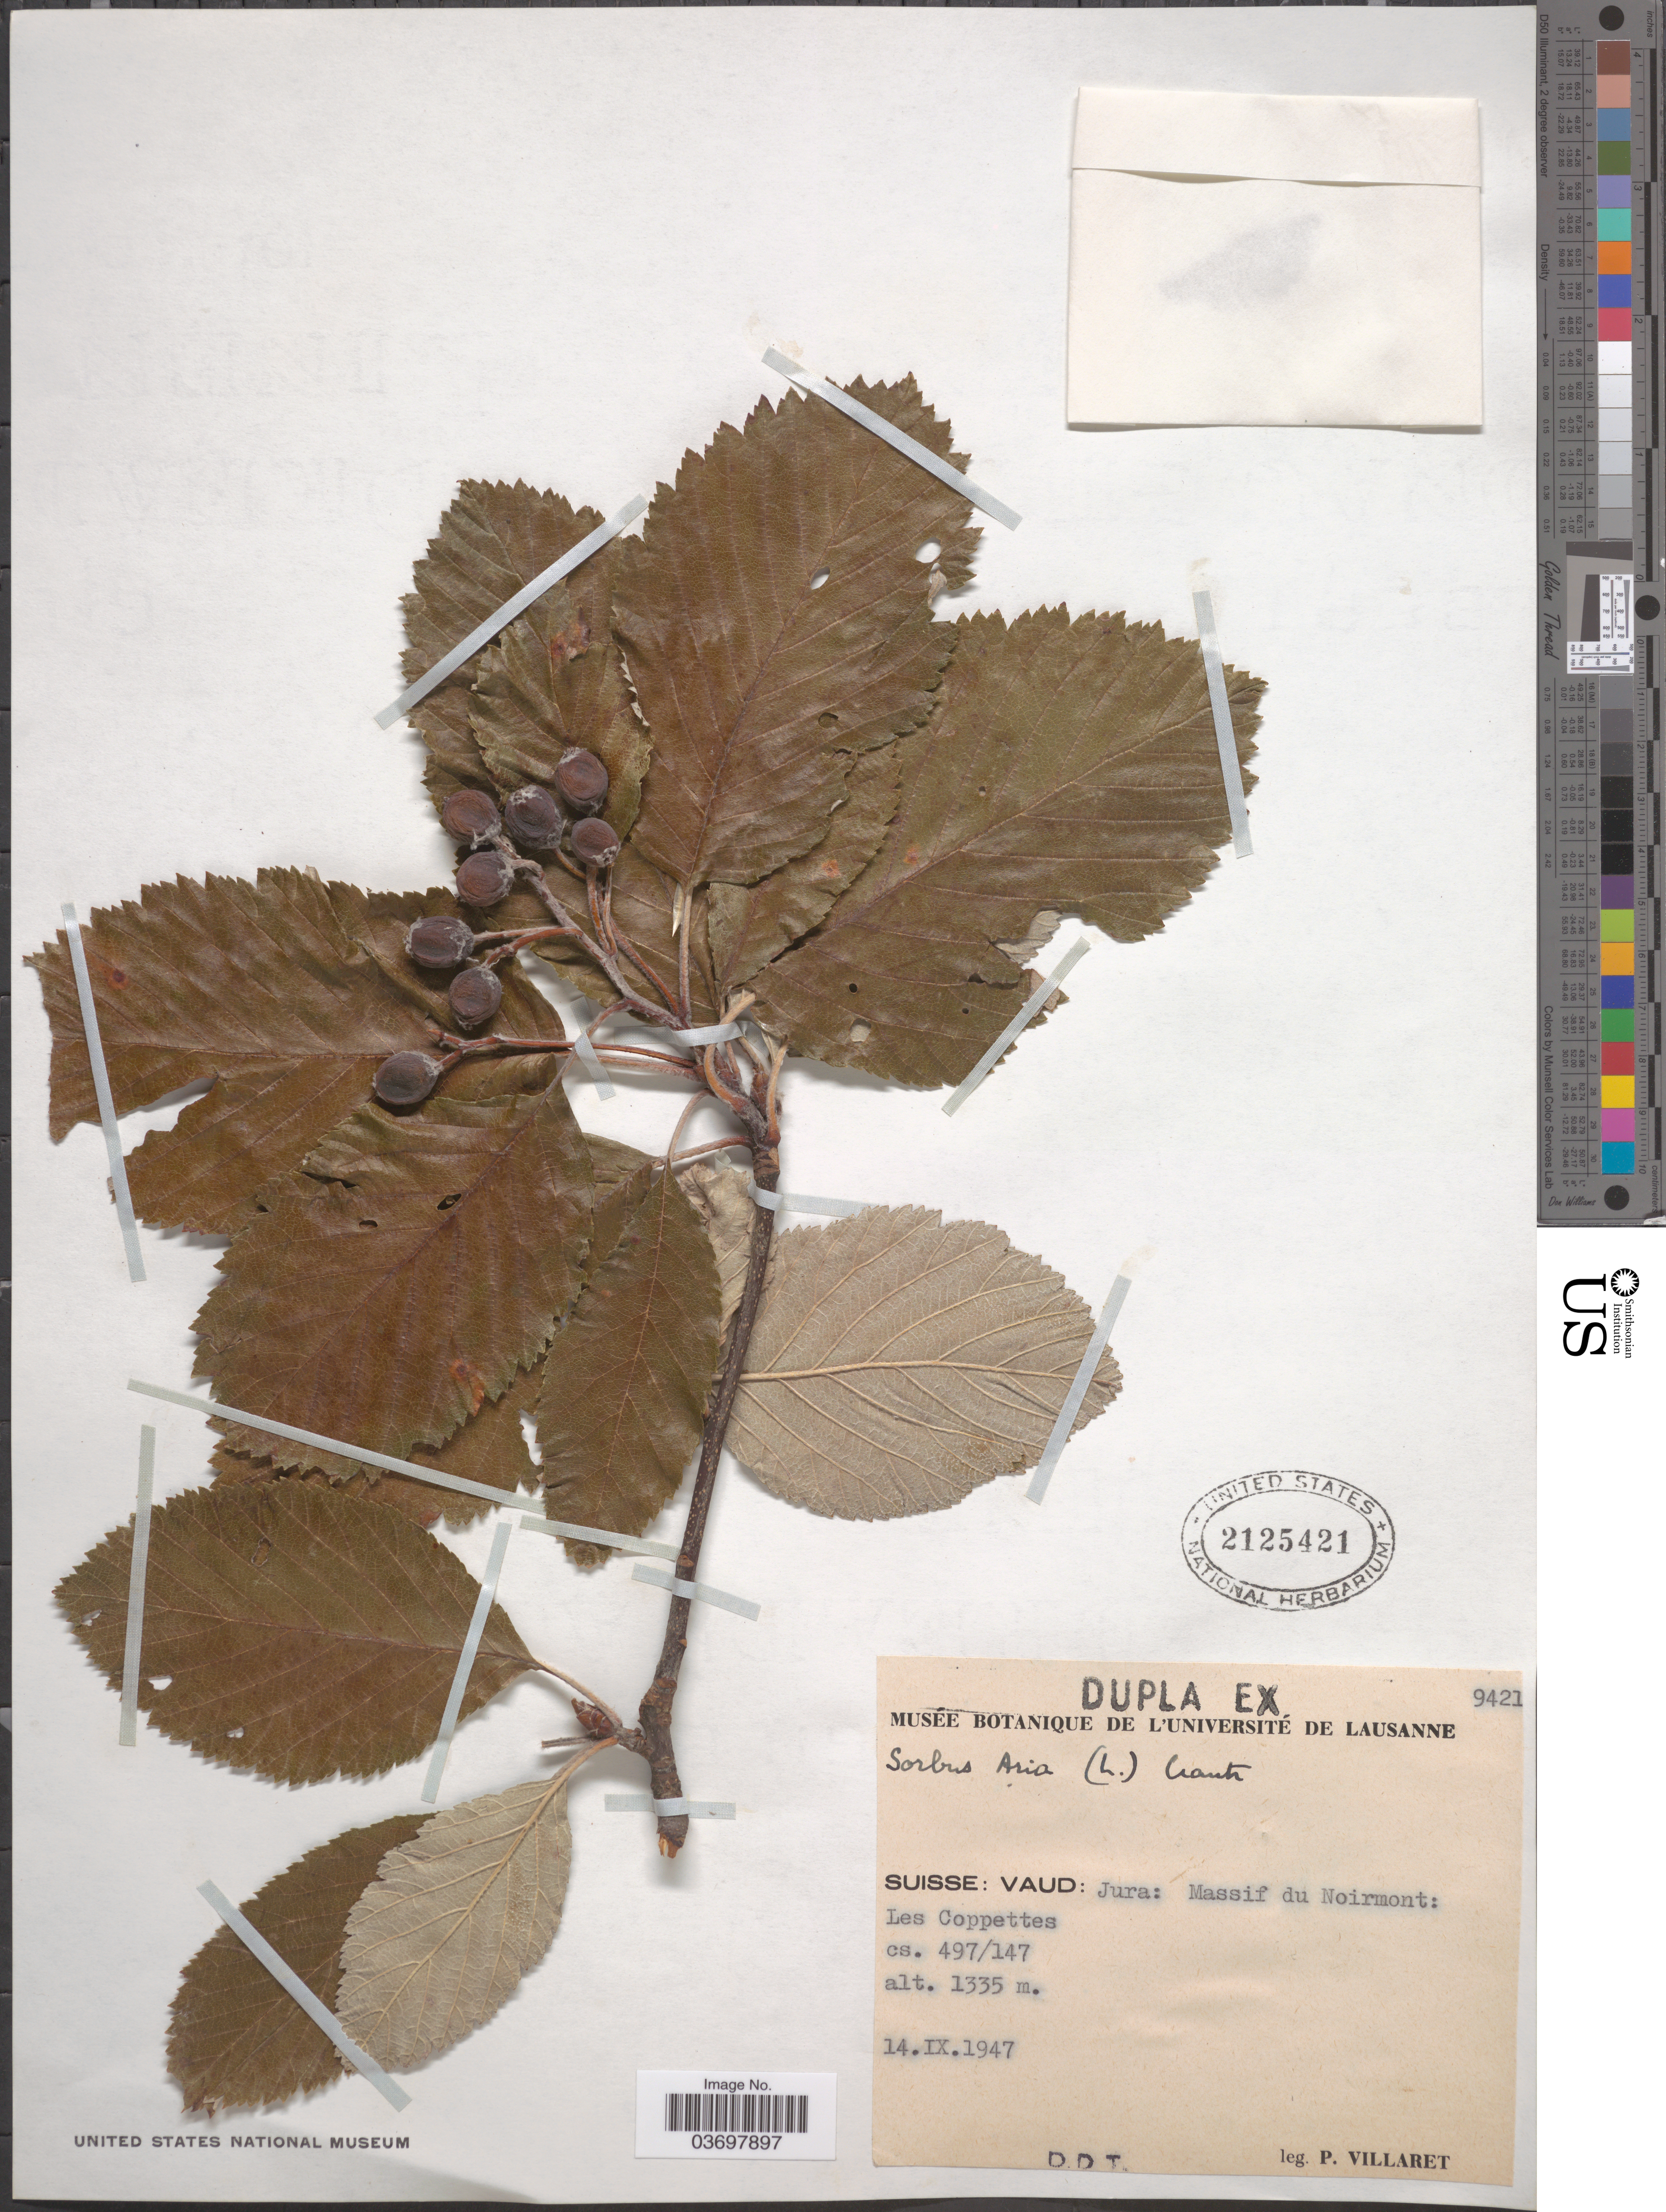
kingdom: Plantae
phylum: Tracheophyta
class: Magnoliopsida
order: Rosales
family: Rosaceae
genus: Sorbus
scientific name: Sorbus aria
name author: (L.) Crantz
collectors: P. Villaret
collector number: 9421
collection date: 1947-09-14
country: Switzerland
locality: Suise: Vaud: Jura: Massif du Noirmont: Les Coppettess. CS. 497/147. [unsure placement]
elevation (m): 1335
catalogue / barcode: US 2125421